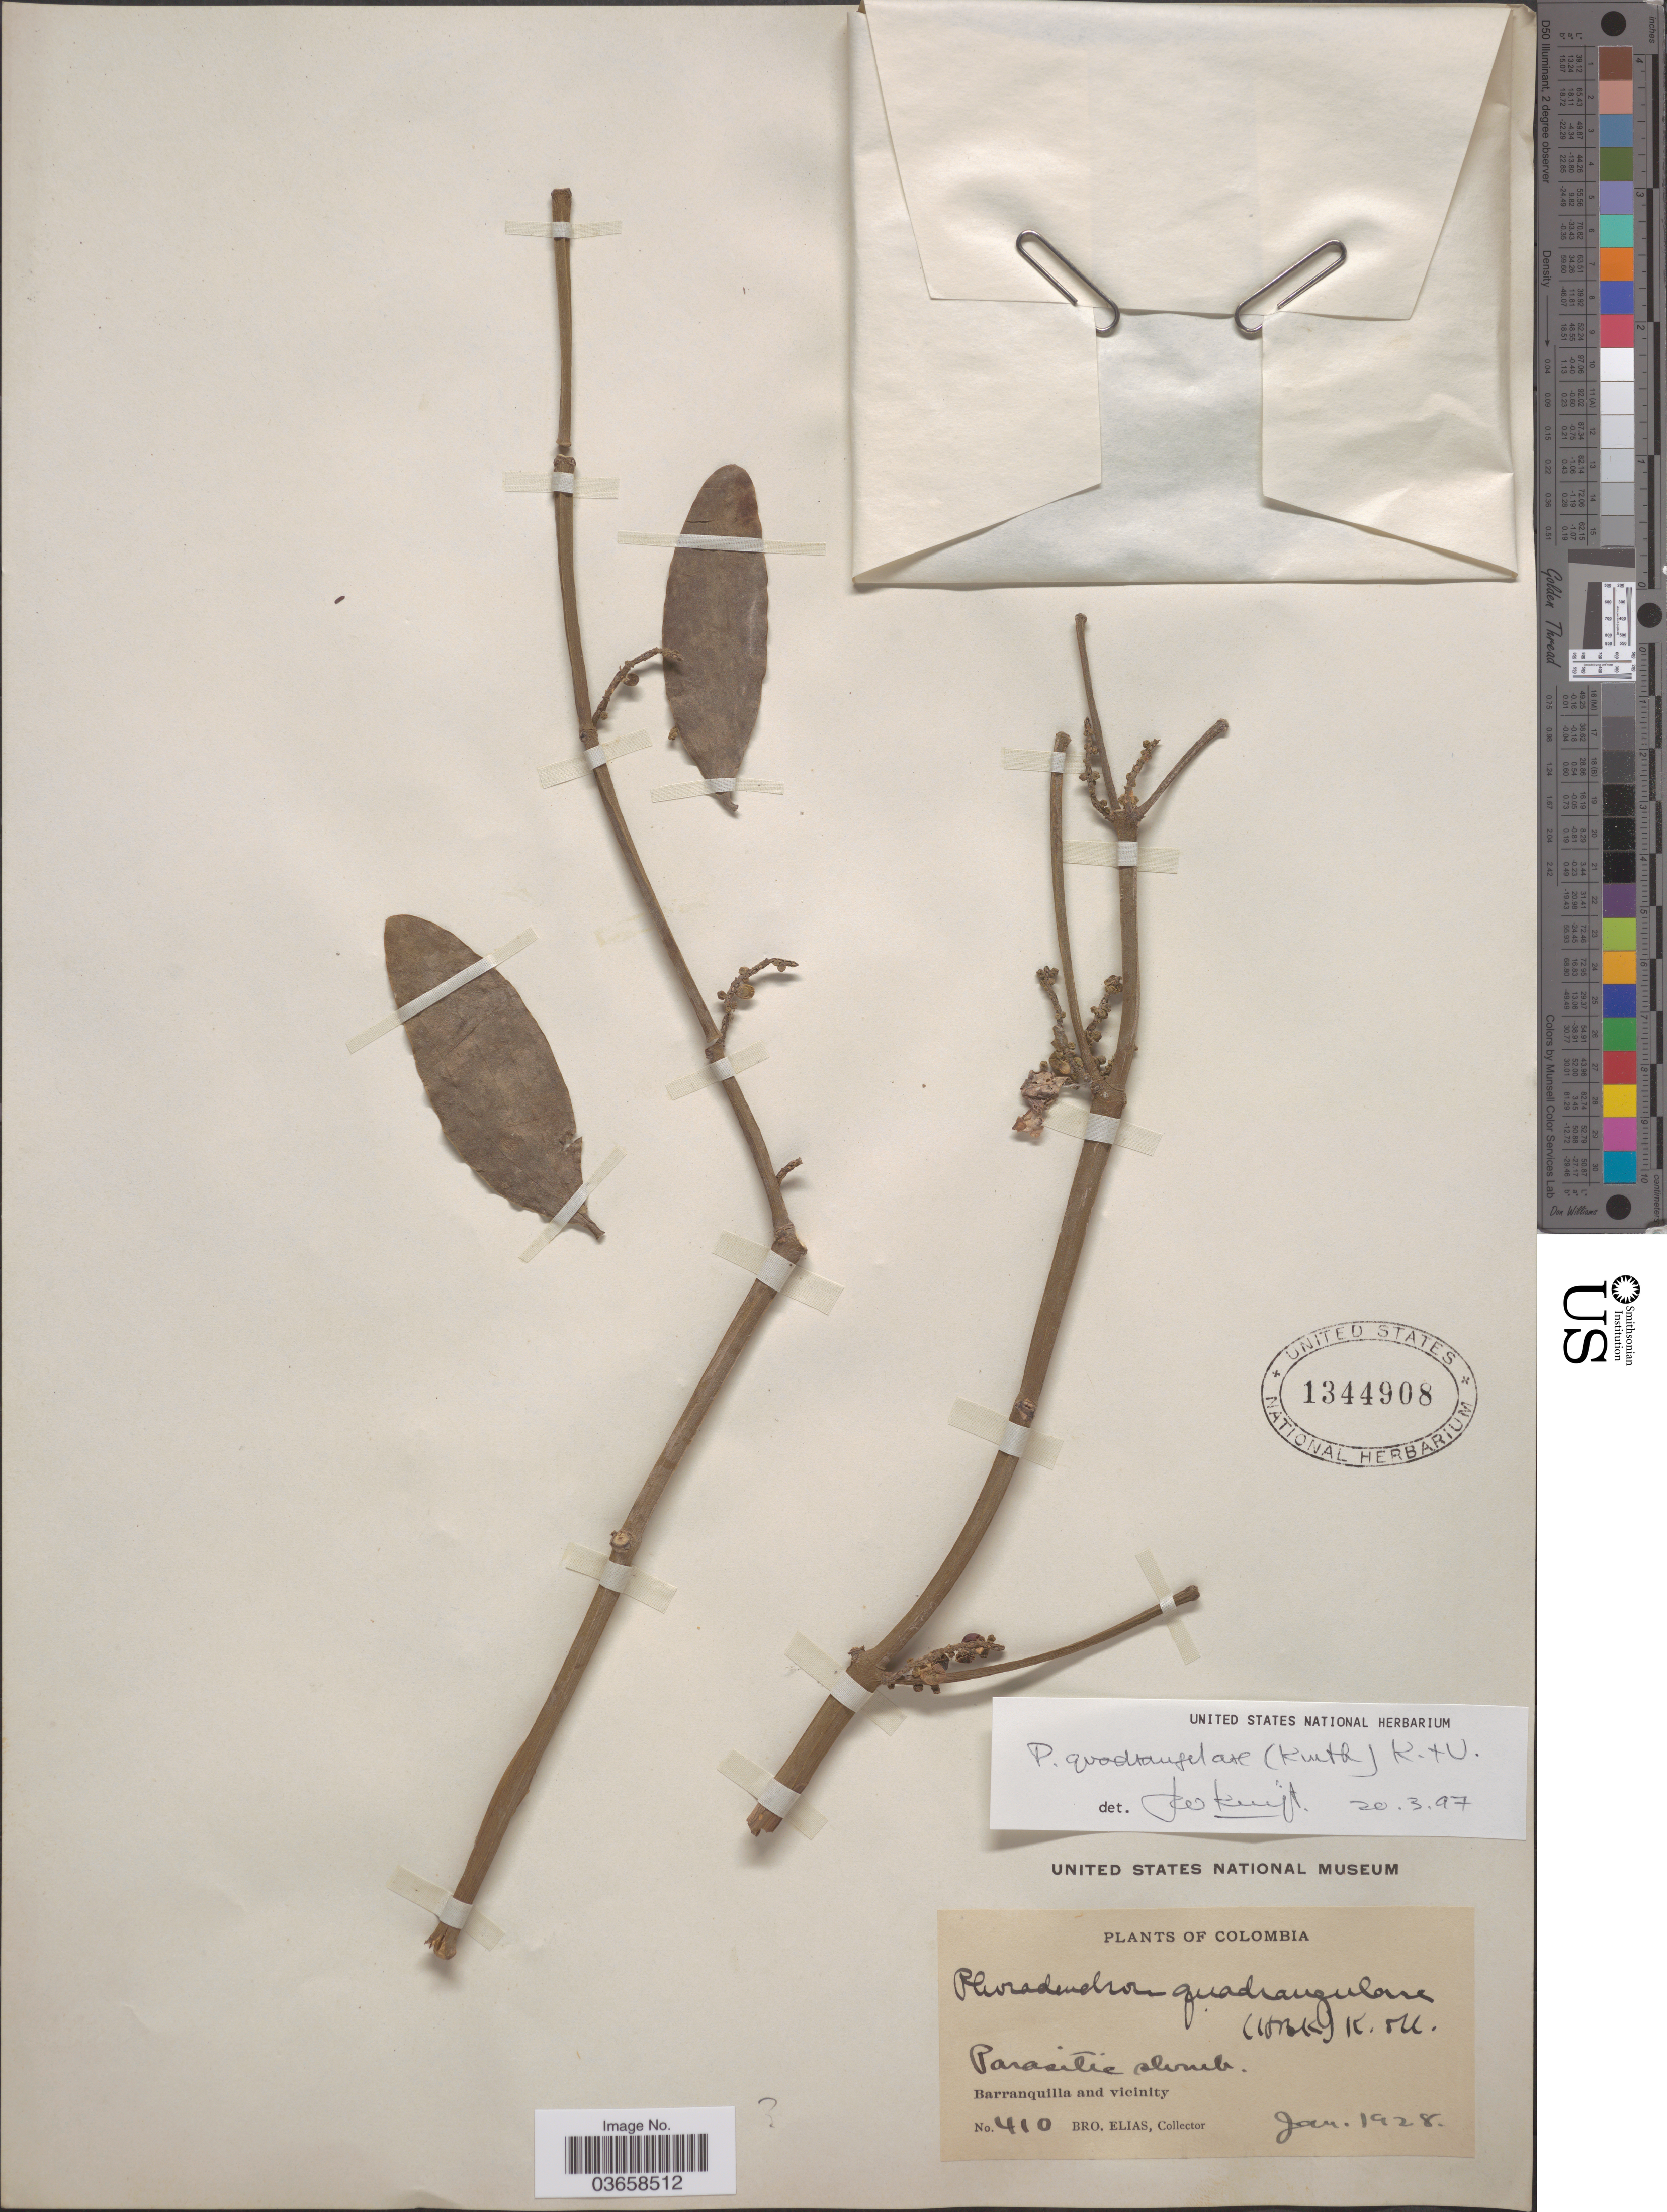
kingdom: Plantae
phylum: Tracheophyta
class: Magnoliopsida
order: Santalales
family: Viscaceae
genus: Phoradendron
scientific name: Phoradendron quadrangulare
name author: (Kunth) Griseb.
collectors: Bro. Elias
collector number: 410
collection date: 1928-01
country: Colombia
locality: Barranquilla and vicinity.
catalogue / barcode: US 1344908